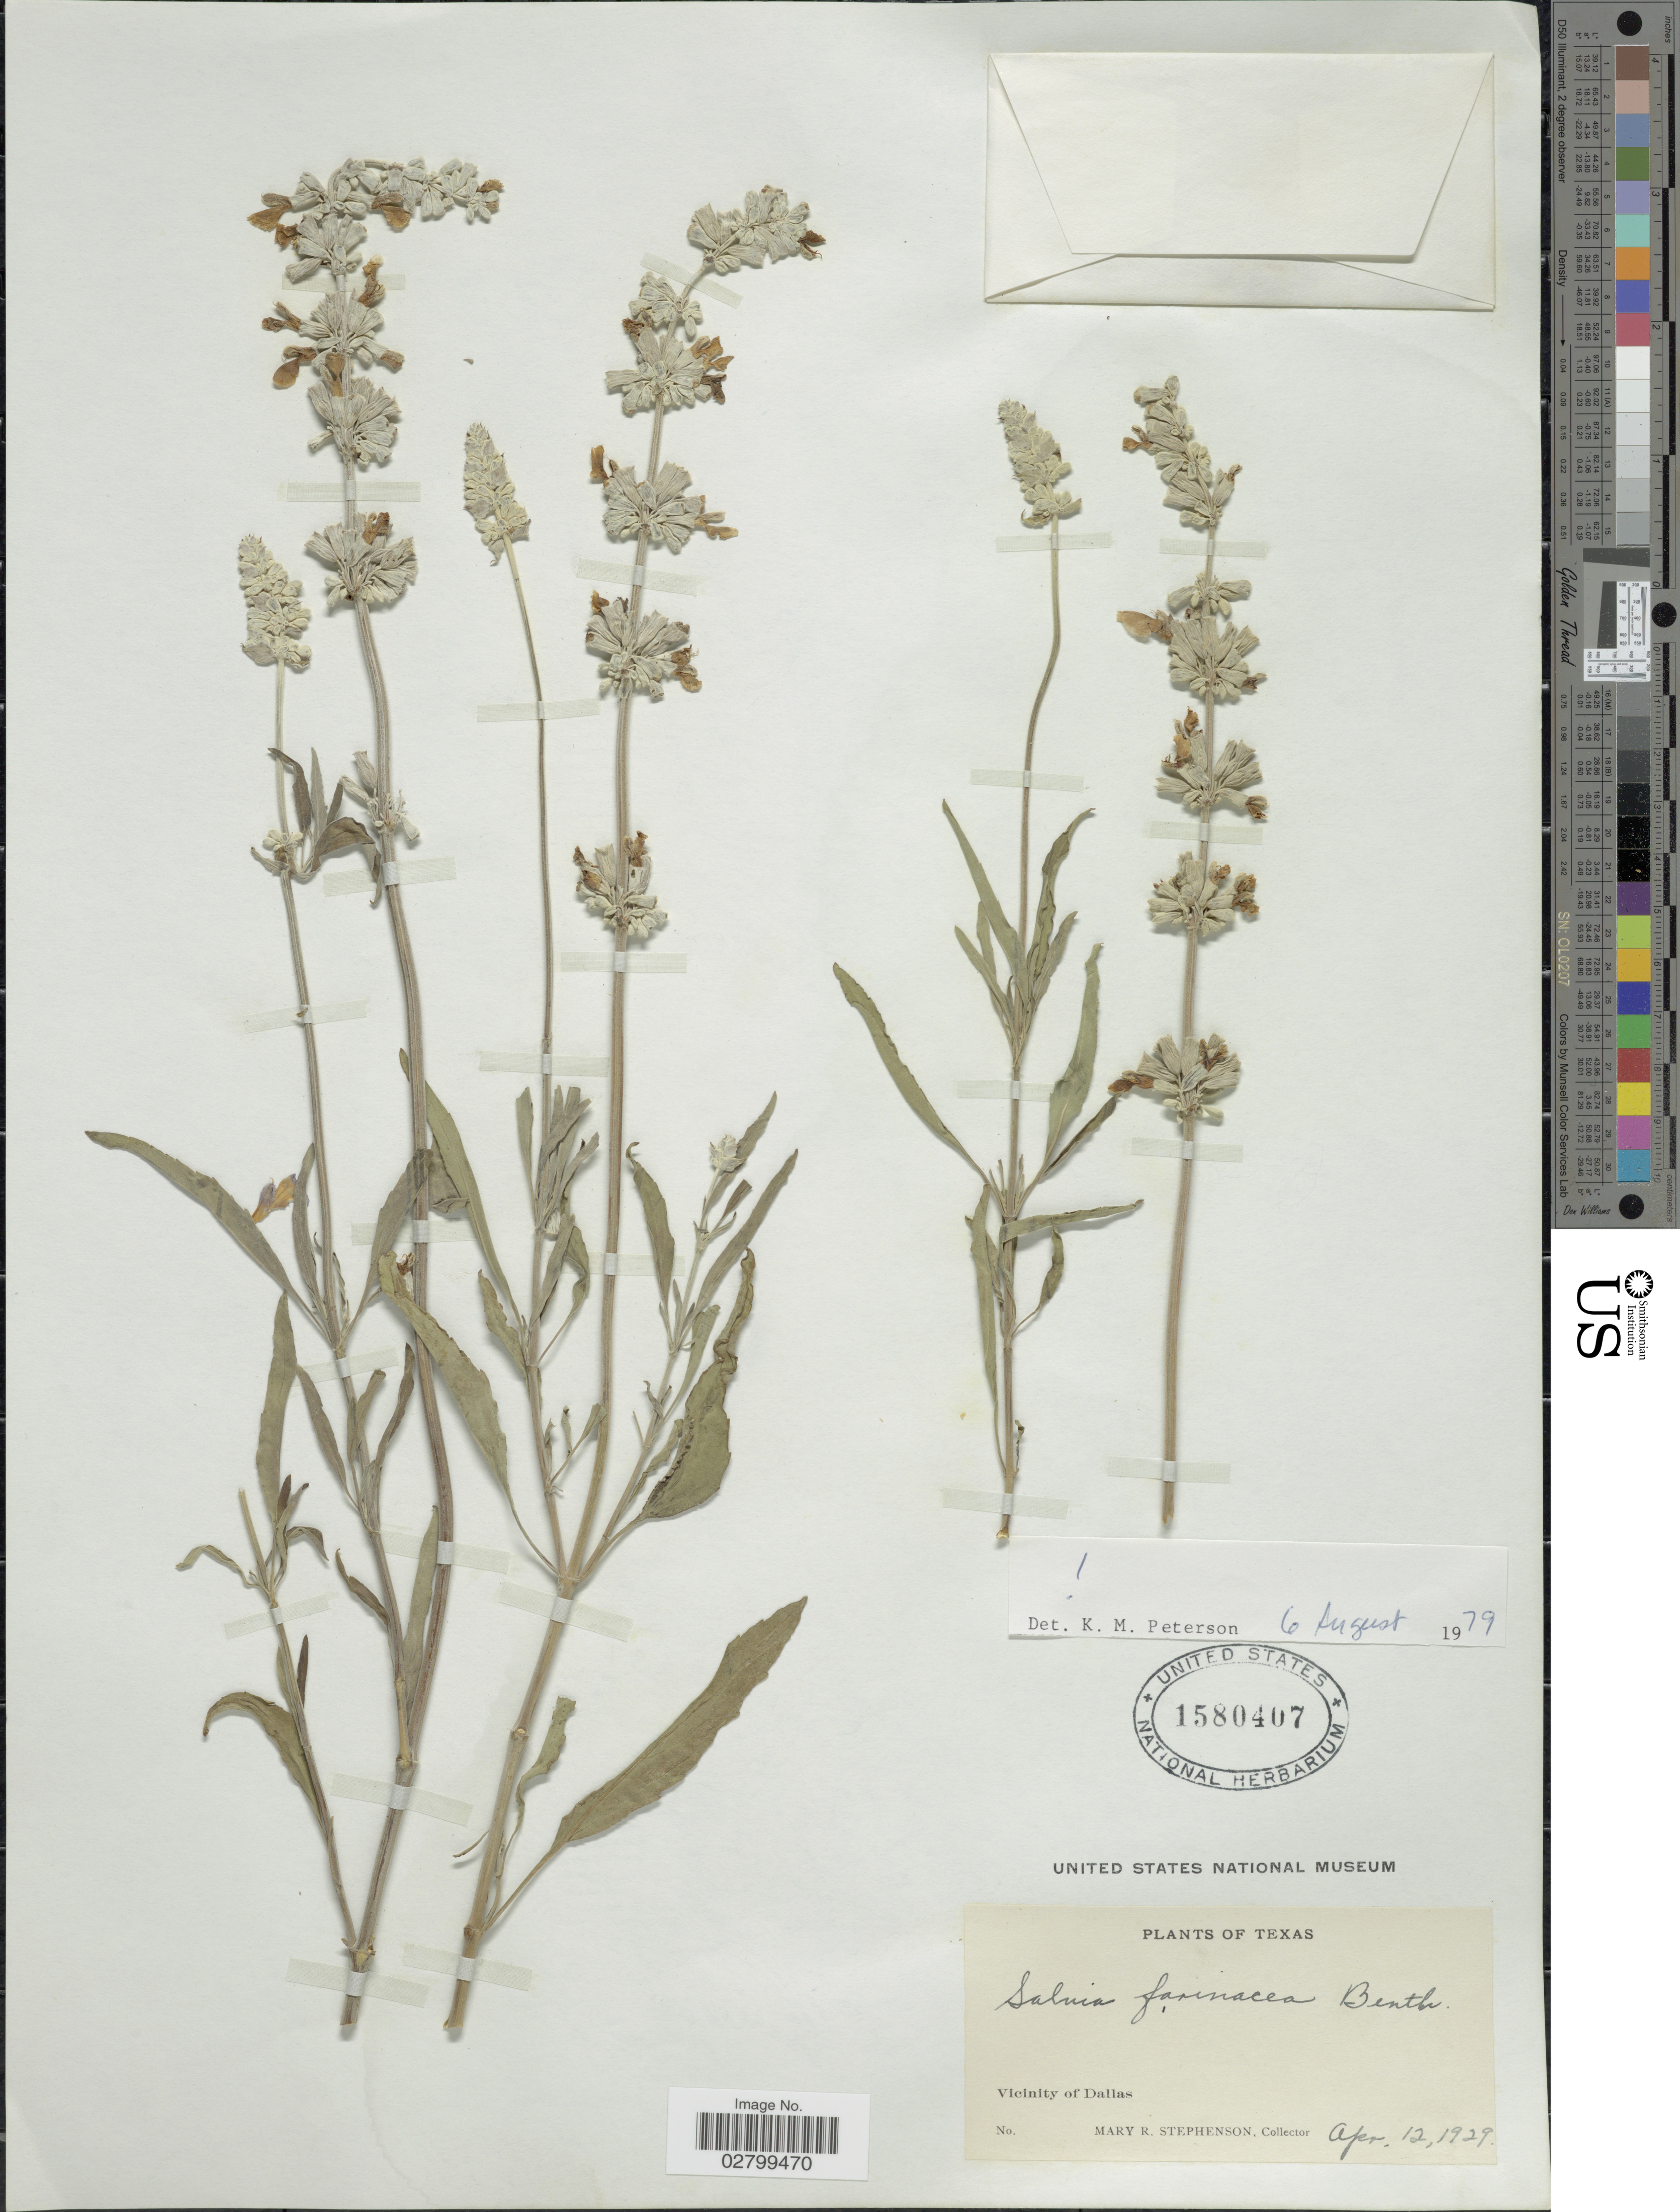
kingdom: Plantae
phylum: Tracheophyta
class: Magnoliopsida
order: Lamiales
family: Lamiaceae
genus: Salvia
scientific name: Salvia farinacea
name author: Benth.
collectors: M. Stephenson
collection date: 1929-04-12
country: United States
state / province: Texas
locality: Vicinity of Dallas.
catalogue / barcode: US 1580407